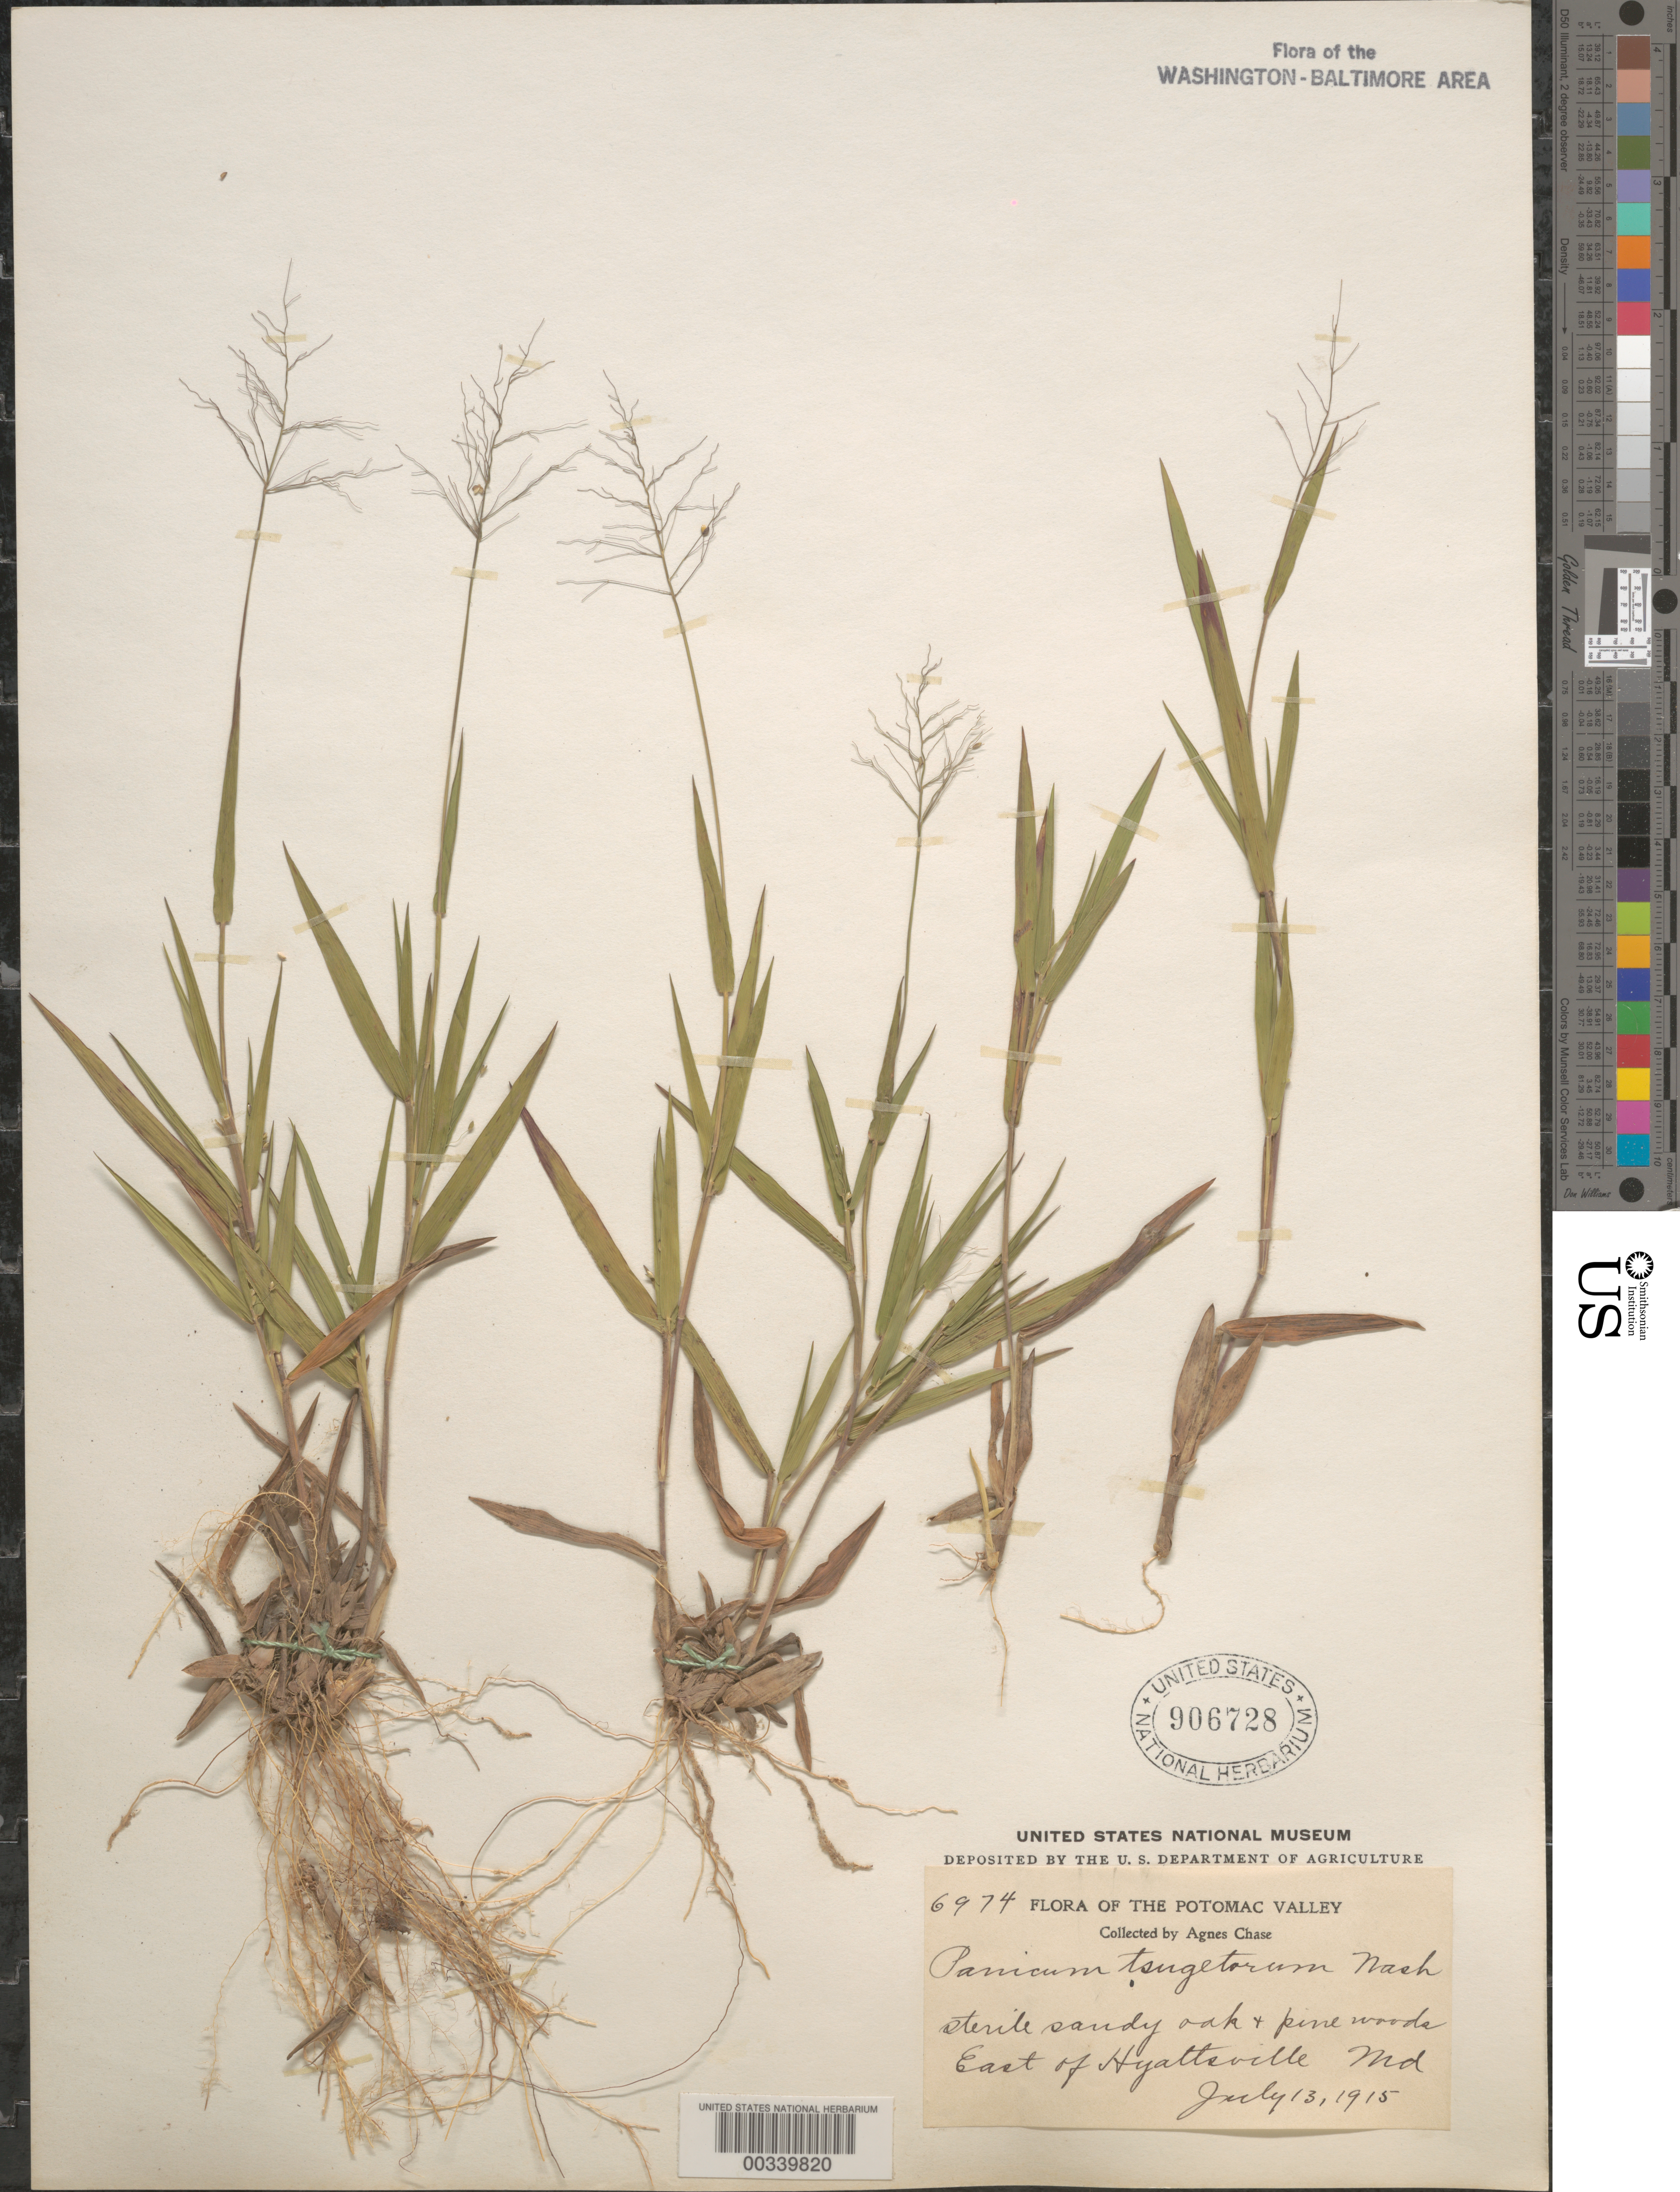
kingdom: Plantae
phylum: Tracheophyta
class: Liliopsida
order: Poales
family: Poaceae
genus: Dichanthelium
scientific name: Dichanthelium sabulorum var. patulum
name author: Nash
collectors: A. Chase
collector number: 6974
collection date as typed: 13 Jul 1915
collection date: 1915-07-13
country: United States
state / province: Maryland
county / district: Prince George's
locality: E of Hyattsville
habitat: Sterile, sandy oak and pine woods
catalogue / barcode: US 906728